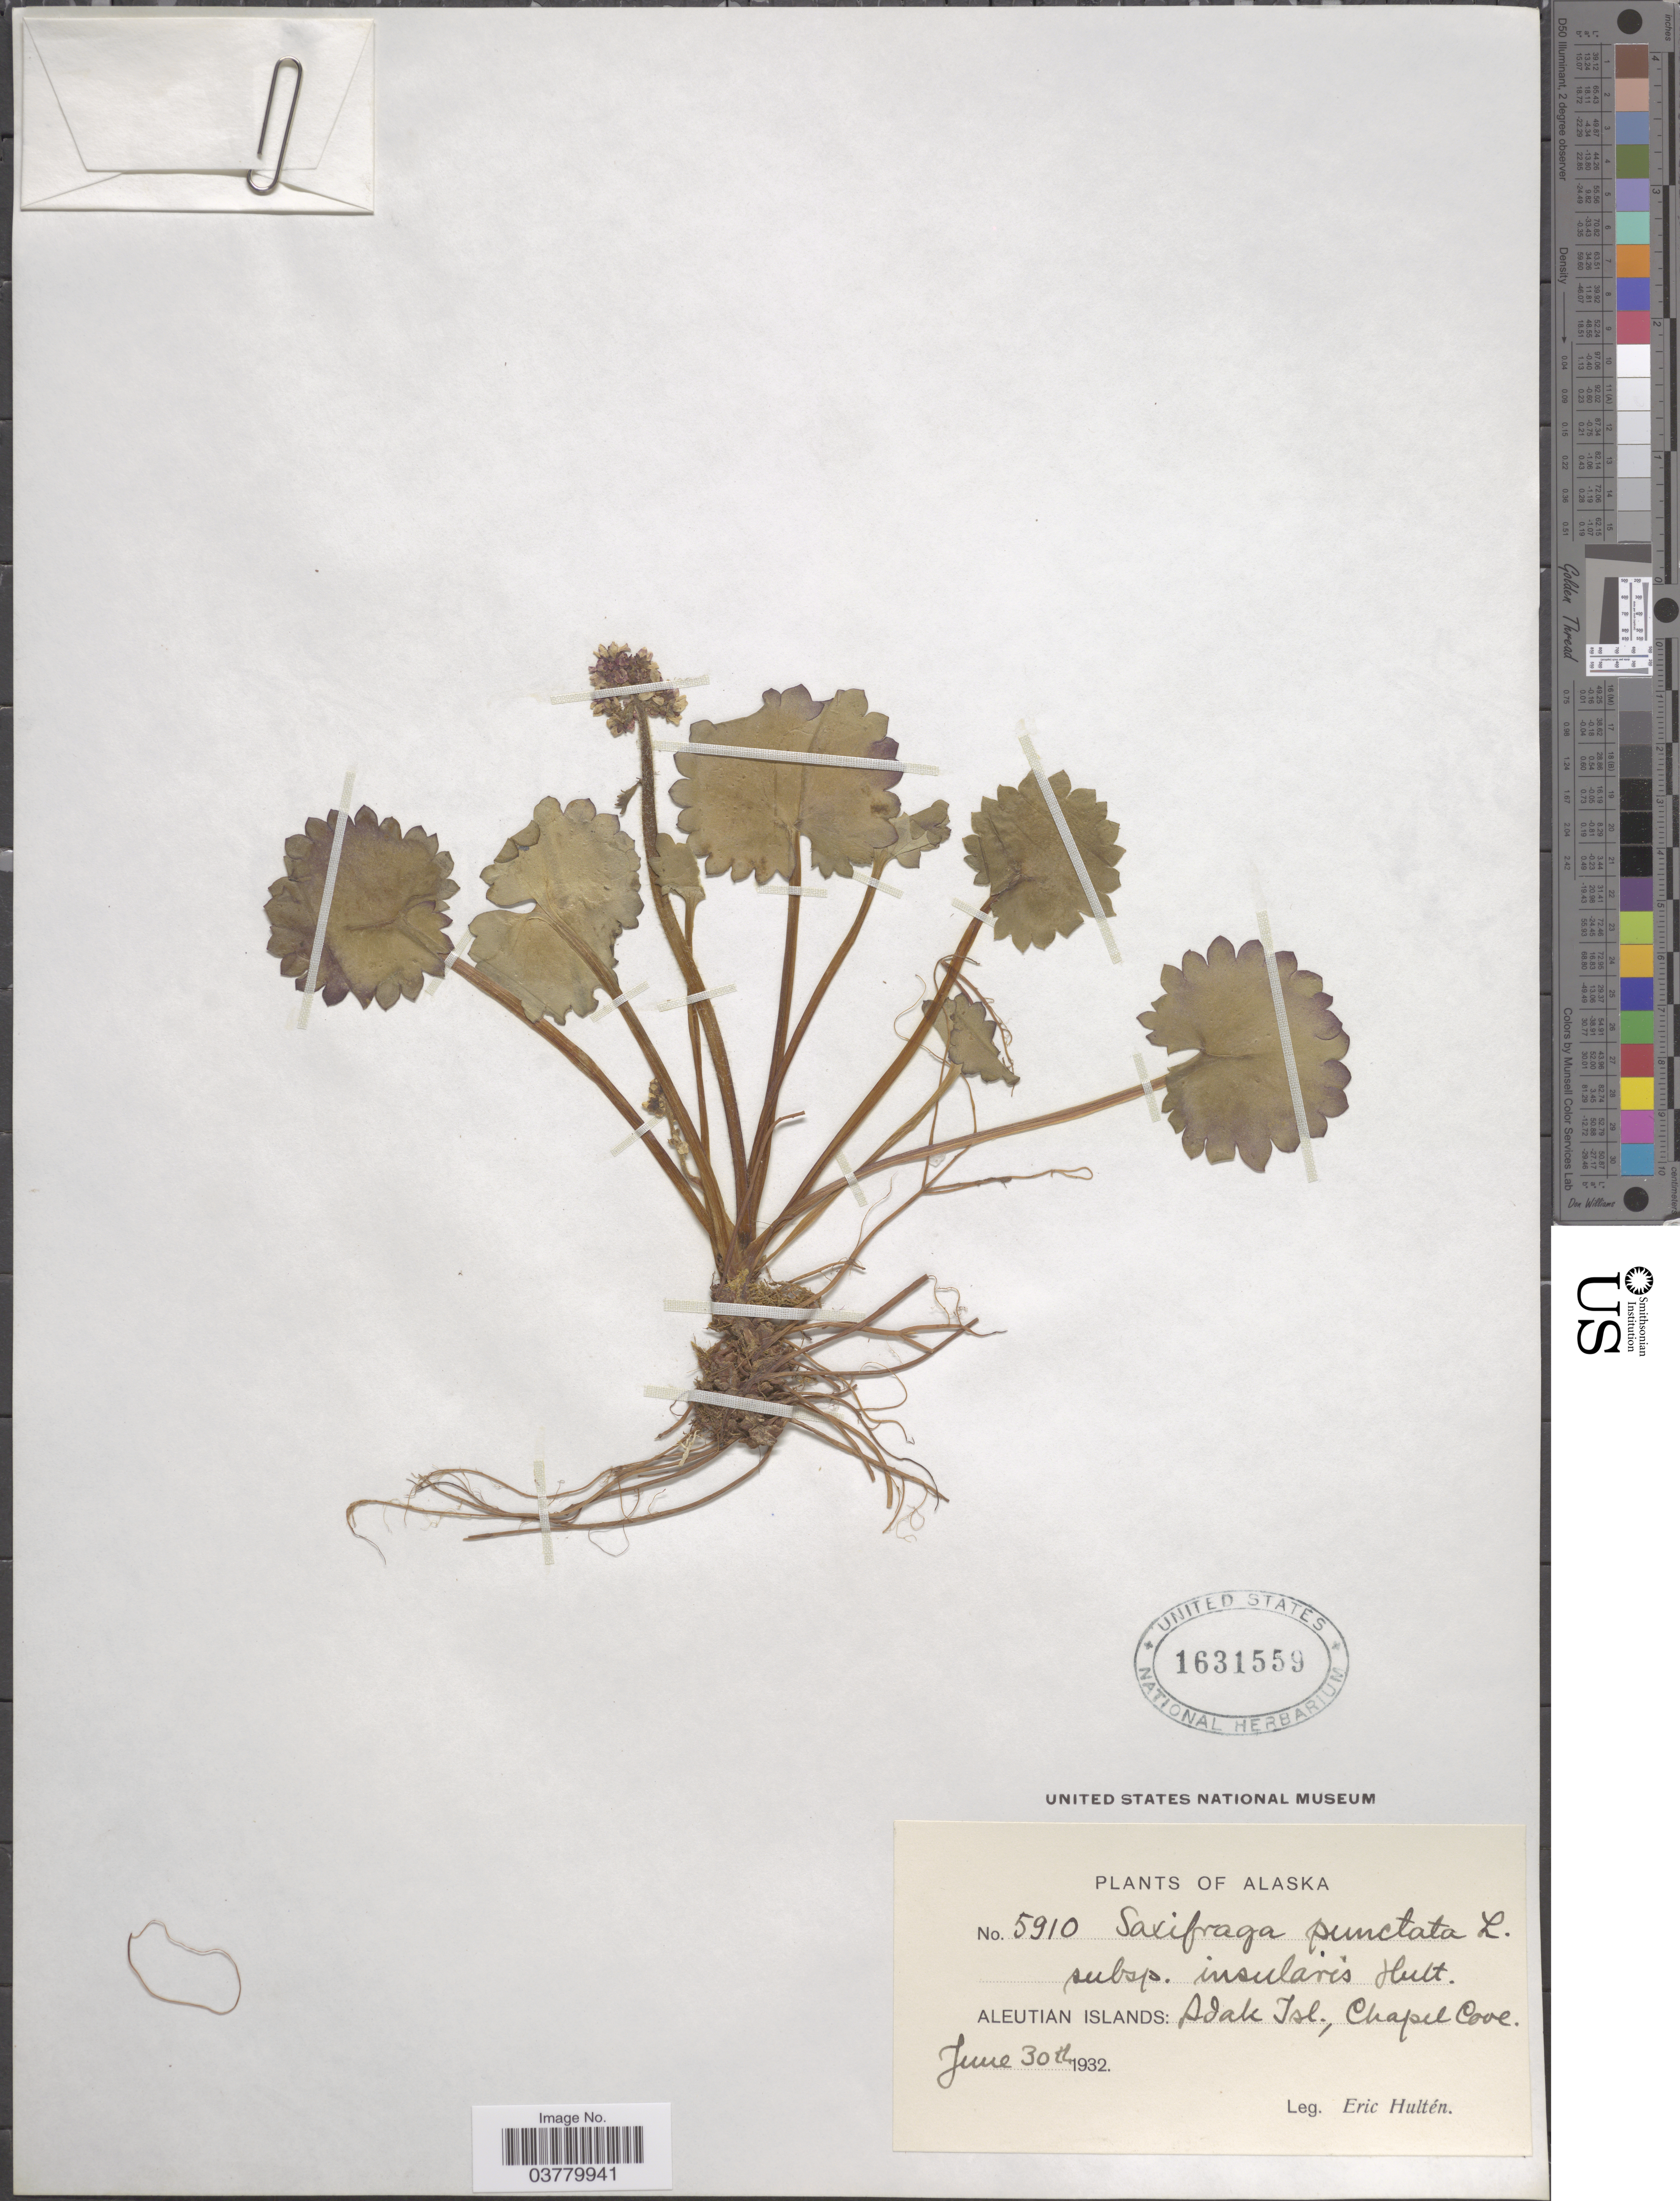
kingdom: Plantae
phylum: Tracheophyta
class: Magnoliopsida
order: Saxifragales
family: Saxifragaceae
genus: Micranthes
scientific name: Micranthes nelsoniana var. insularis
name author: (Hultén) Gornall & H. Ohba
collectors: E. G. Hultén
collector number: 5910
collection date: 1932-06-30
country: United States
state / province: Alaska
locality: Aleutian Islands: Adak Isl., Chapel Cove.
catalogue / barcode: US 1631559